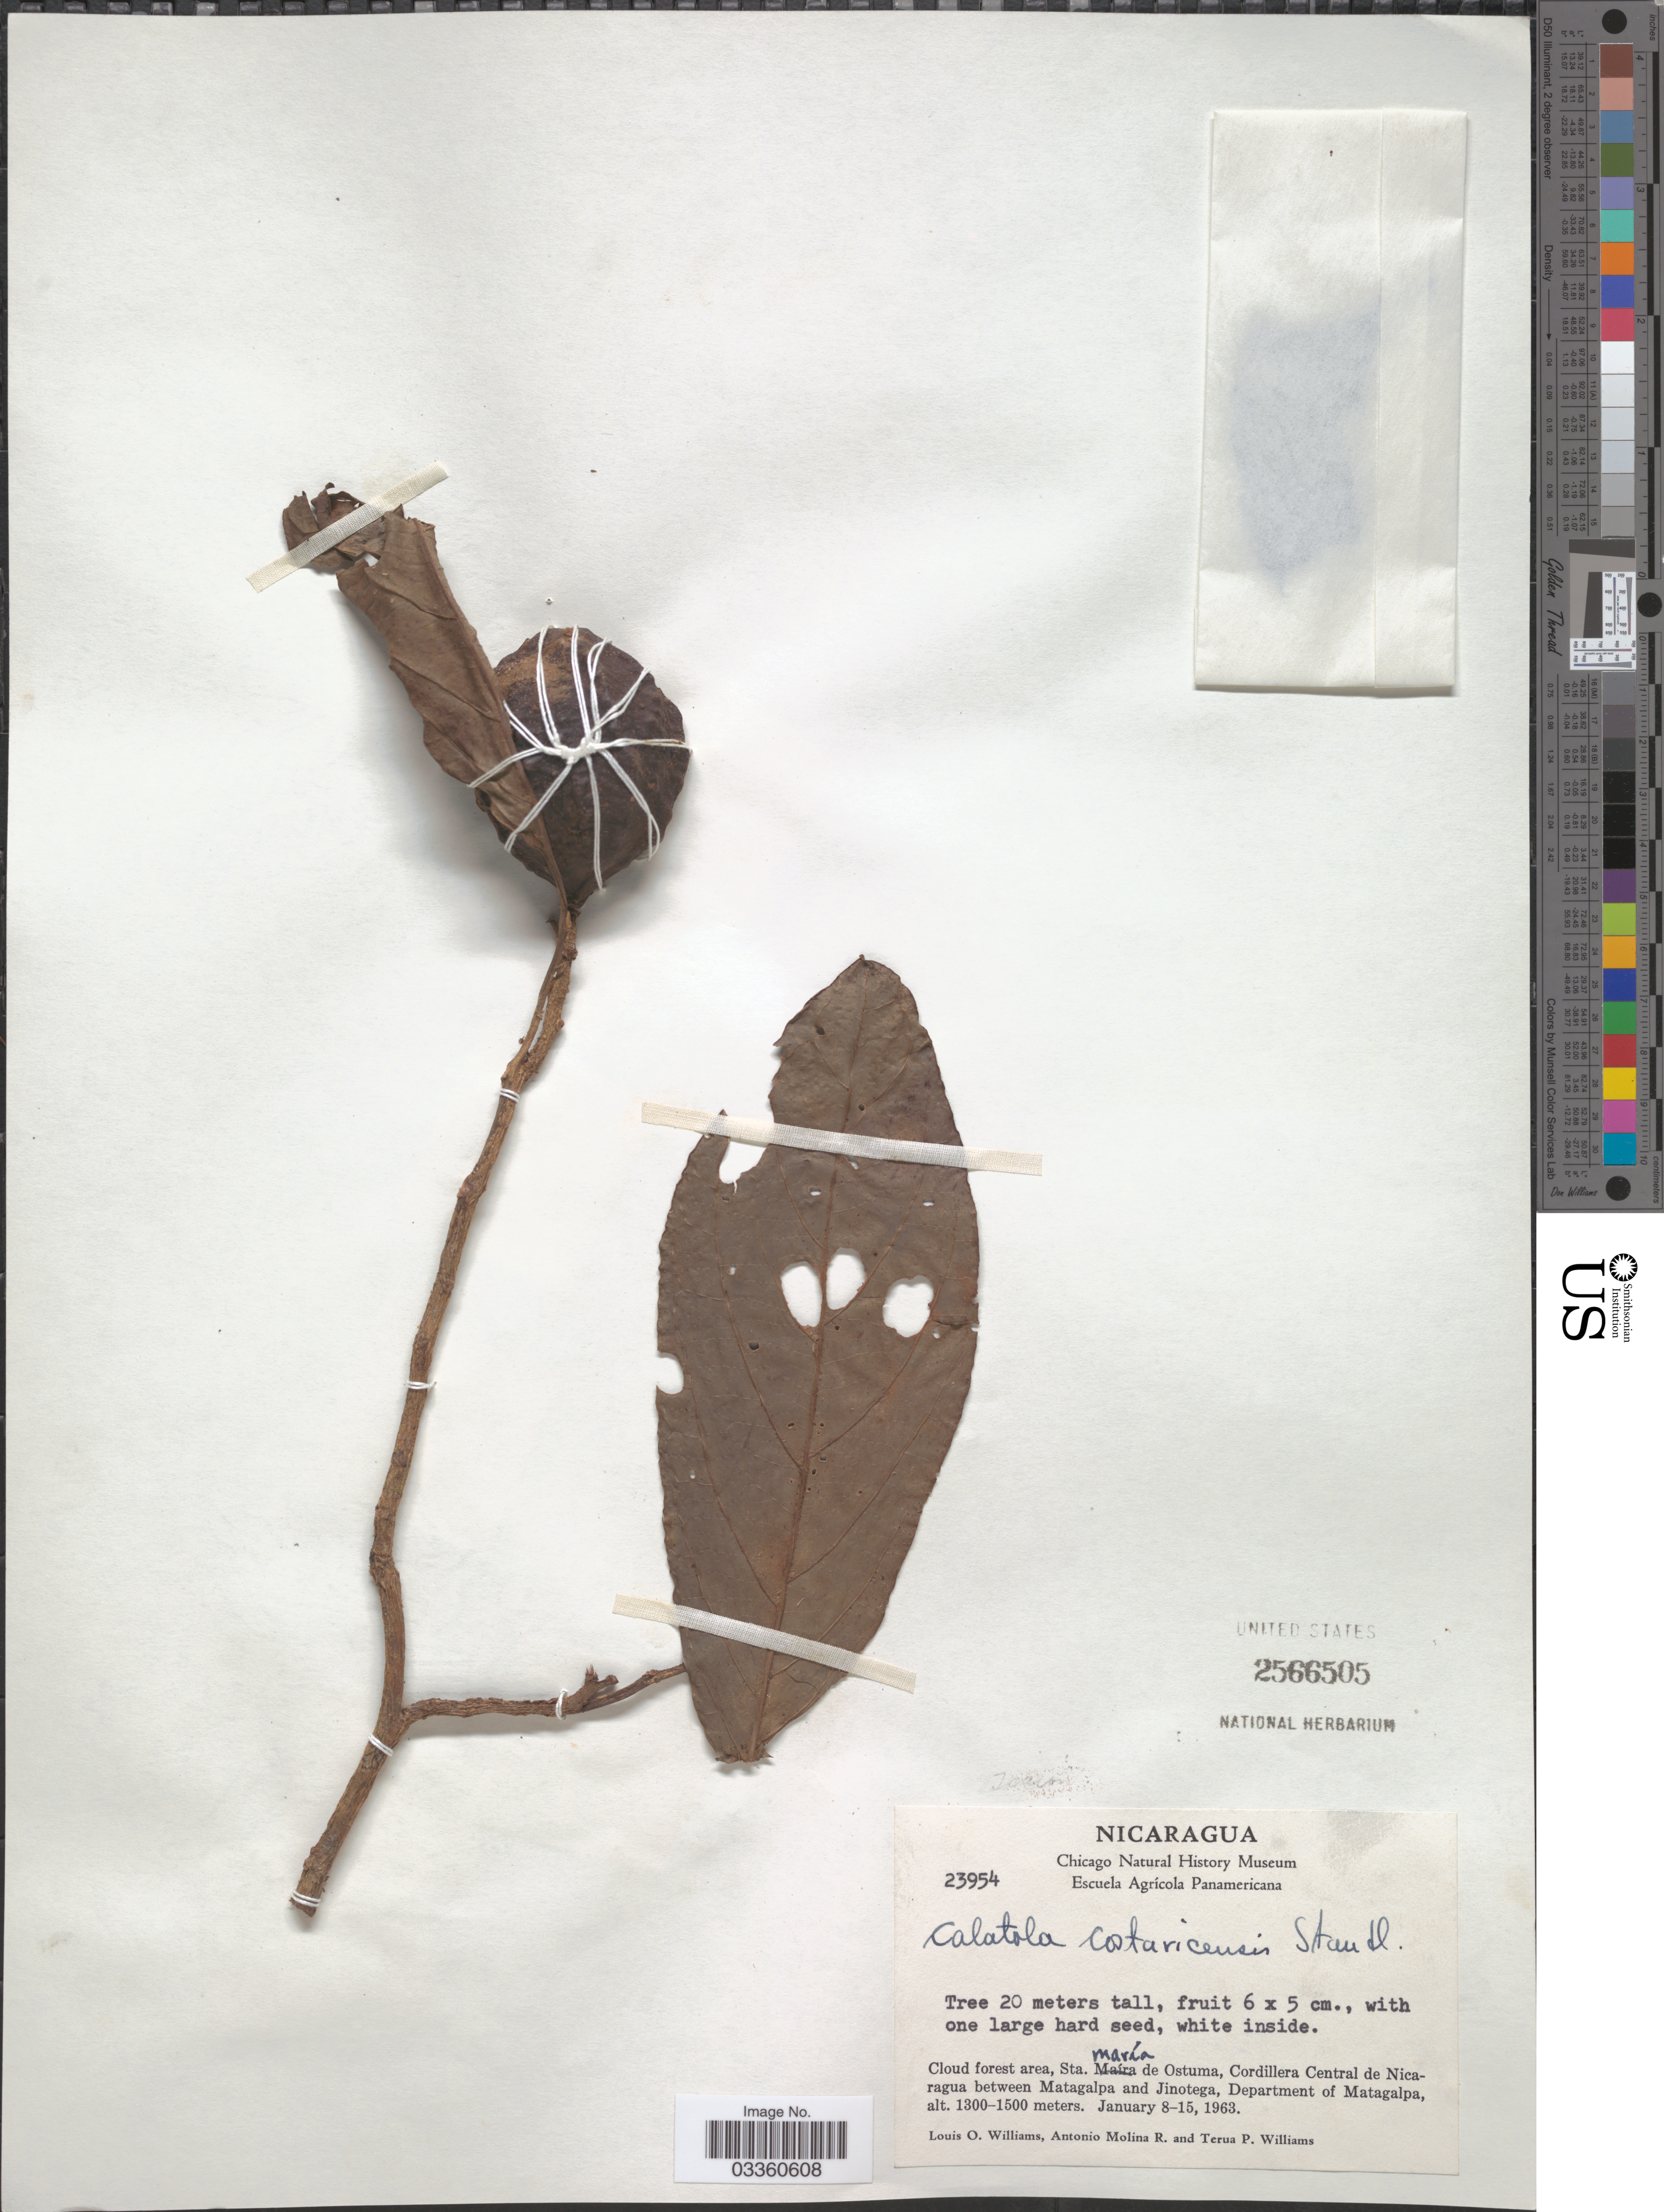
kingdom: Plantae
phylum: Tracheophyta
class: Magnoliopsida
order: Metteniusales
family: Metteniusaceae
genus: Calatola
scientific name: Calatola costaricensis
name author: Standl.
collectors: L. O. Williams, A. Molina R. & T. Williams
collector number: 23954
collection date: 1963-01-08/1963-01-15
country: Nicaragua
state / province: Matagalpa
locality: Cloud forest area, Sta. María de Ostuma, Cordillera Central de Nicaragua between Matagalpa and Jinotega, Department of Matagalpa.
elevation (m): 1300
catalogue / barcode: US 2566505